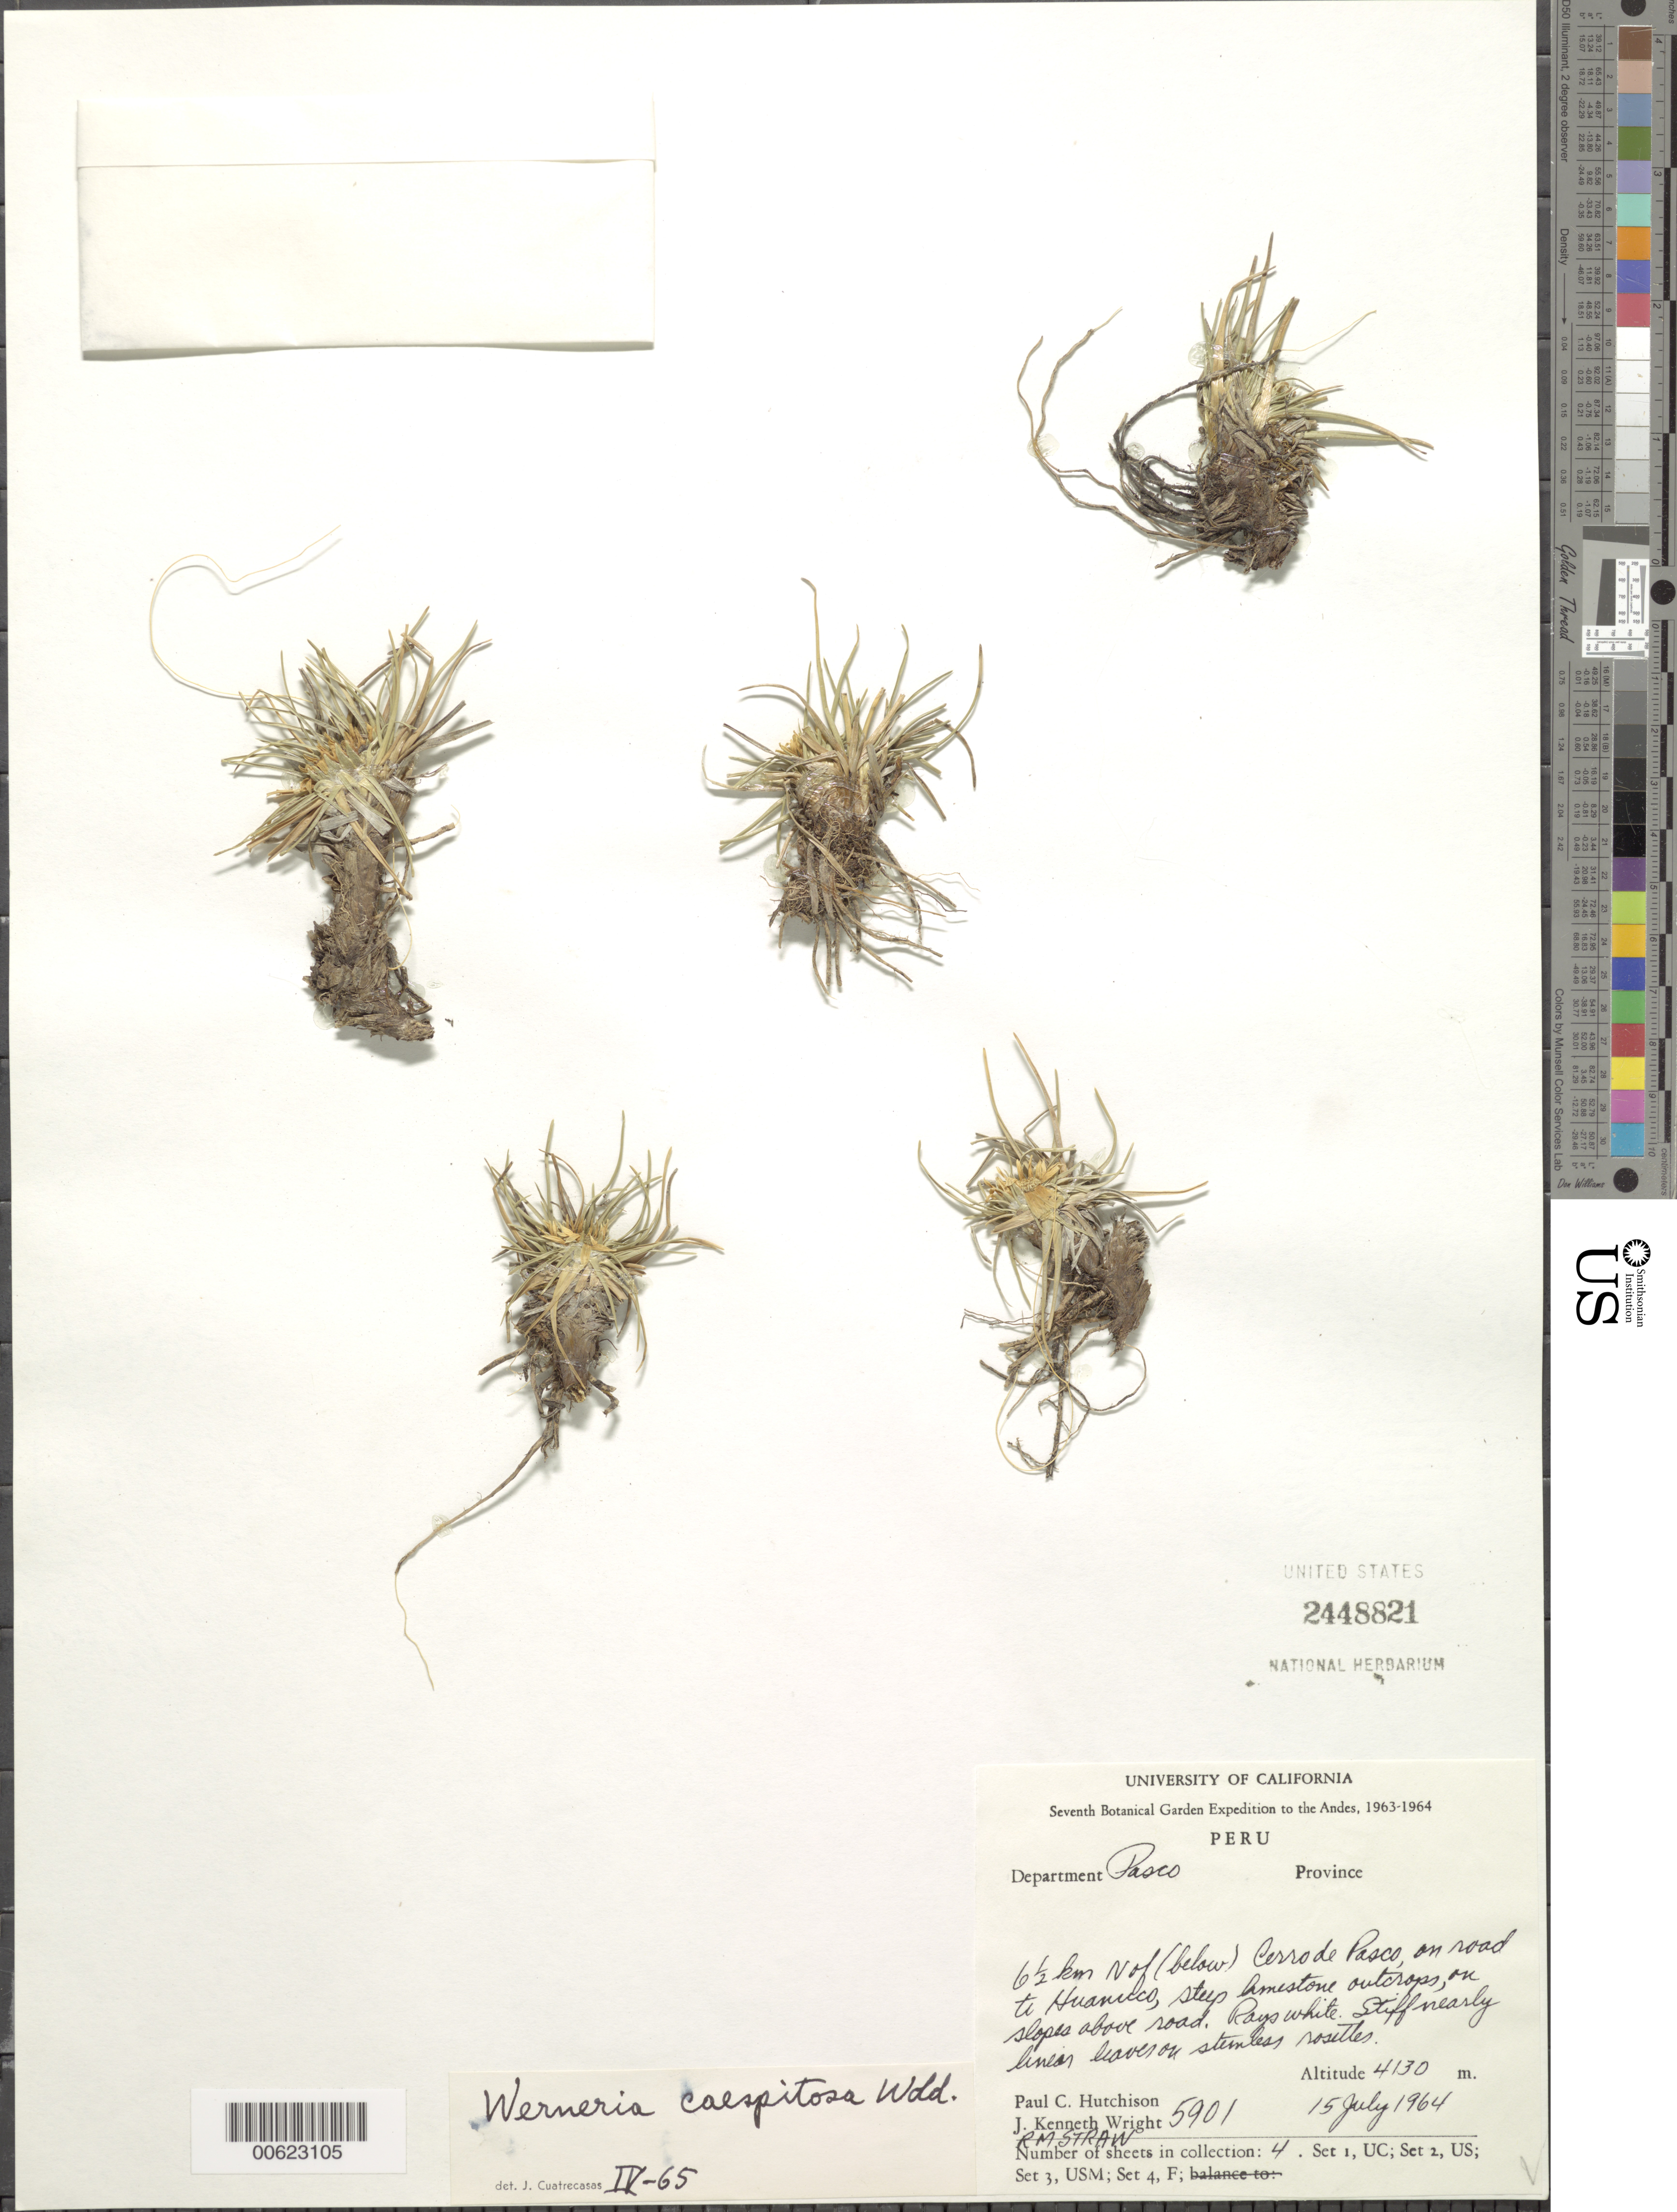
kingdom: Plantae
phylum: Tracheophyta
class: Magnoliopsida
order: Asterales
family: Asteraceae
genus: Werneria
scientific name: Werneria caespitosa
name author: Wedd.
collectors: P. C. Hutchison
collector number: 5901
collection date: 1964-07-15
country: Peru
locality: Cerro de Pasco, 6.5 km N of (below), on road to Huanuco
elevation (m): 4130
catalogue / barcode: US 2448821